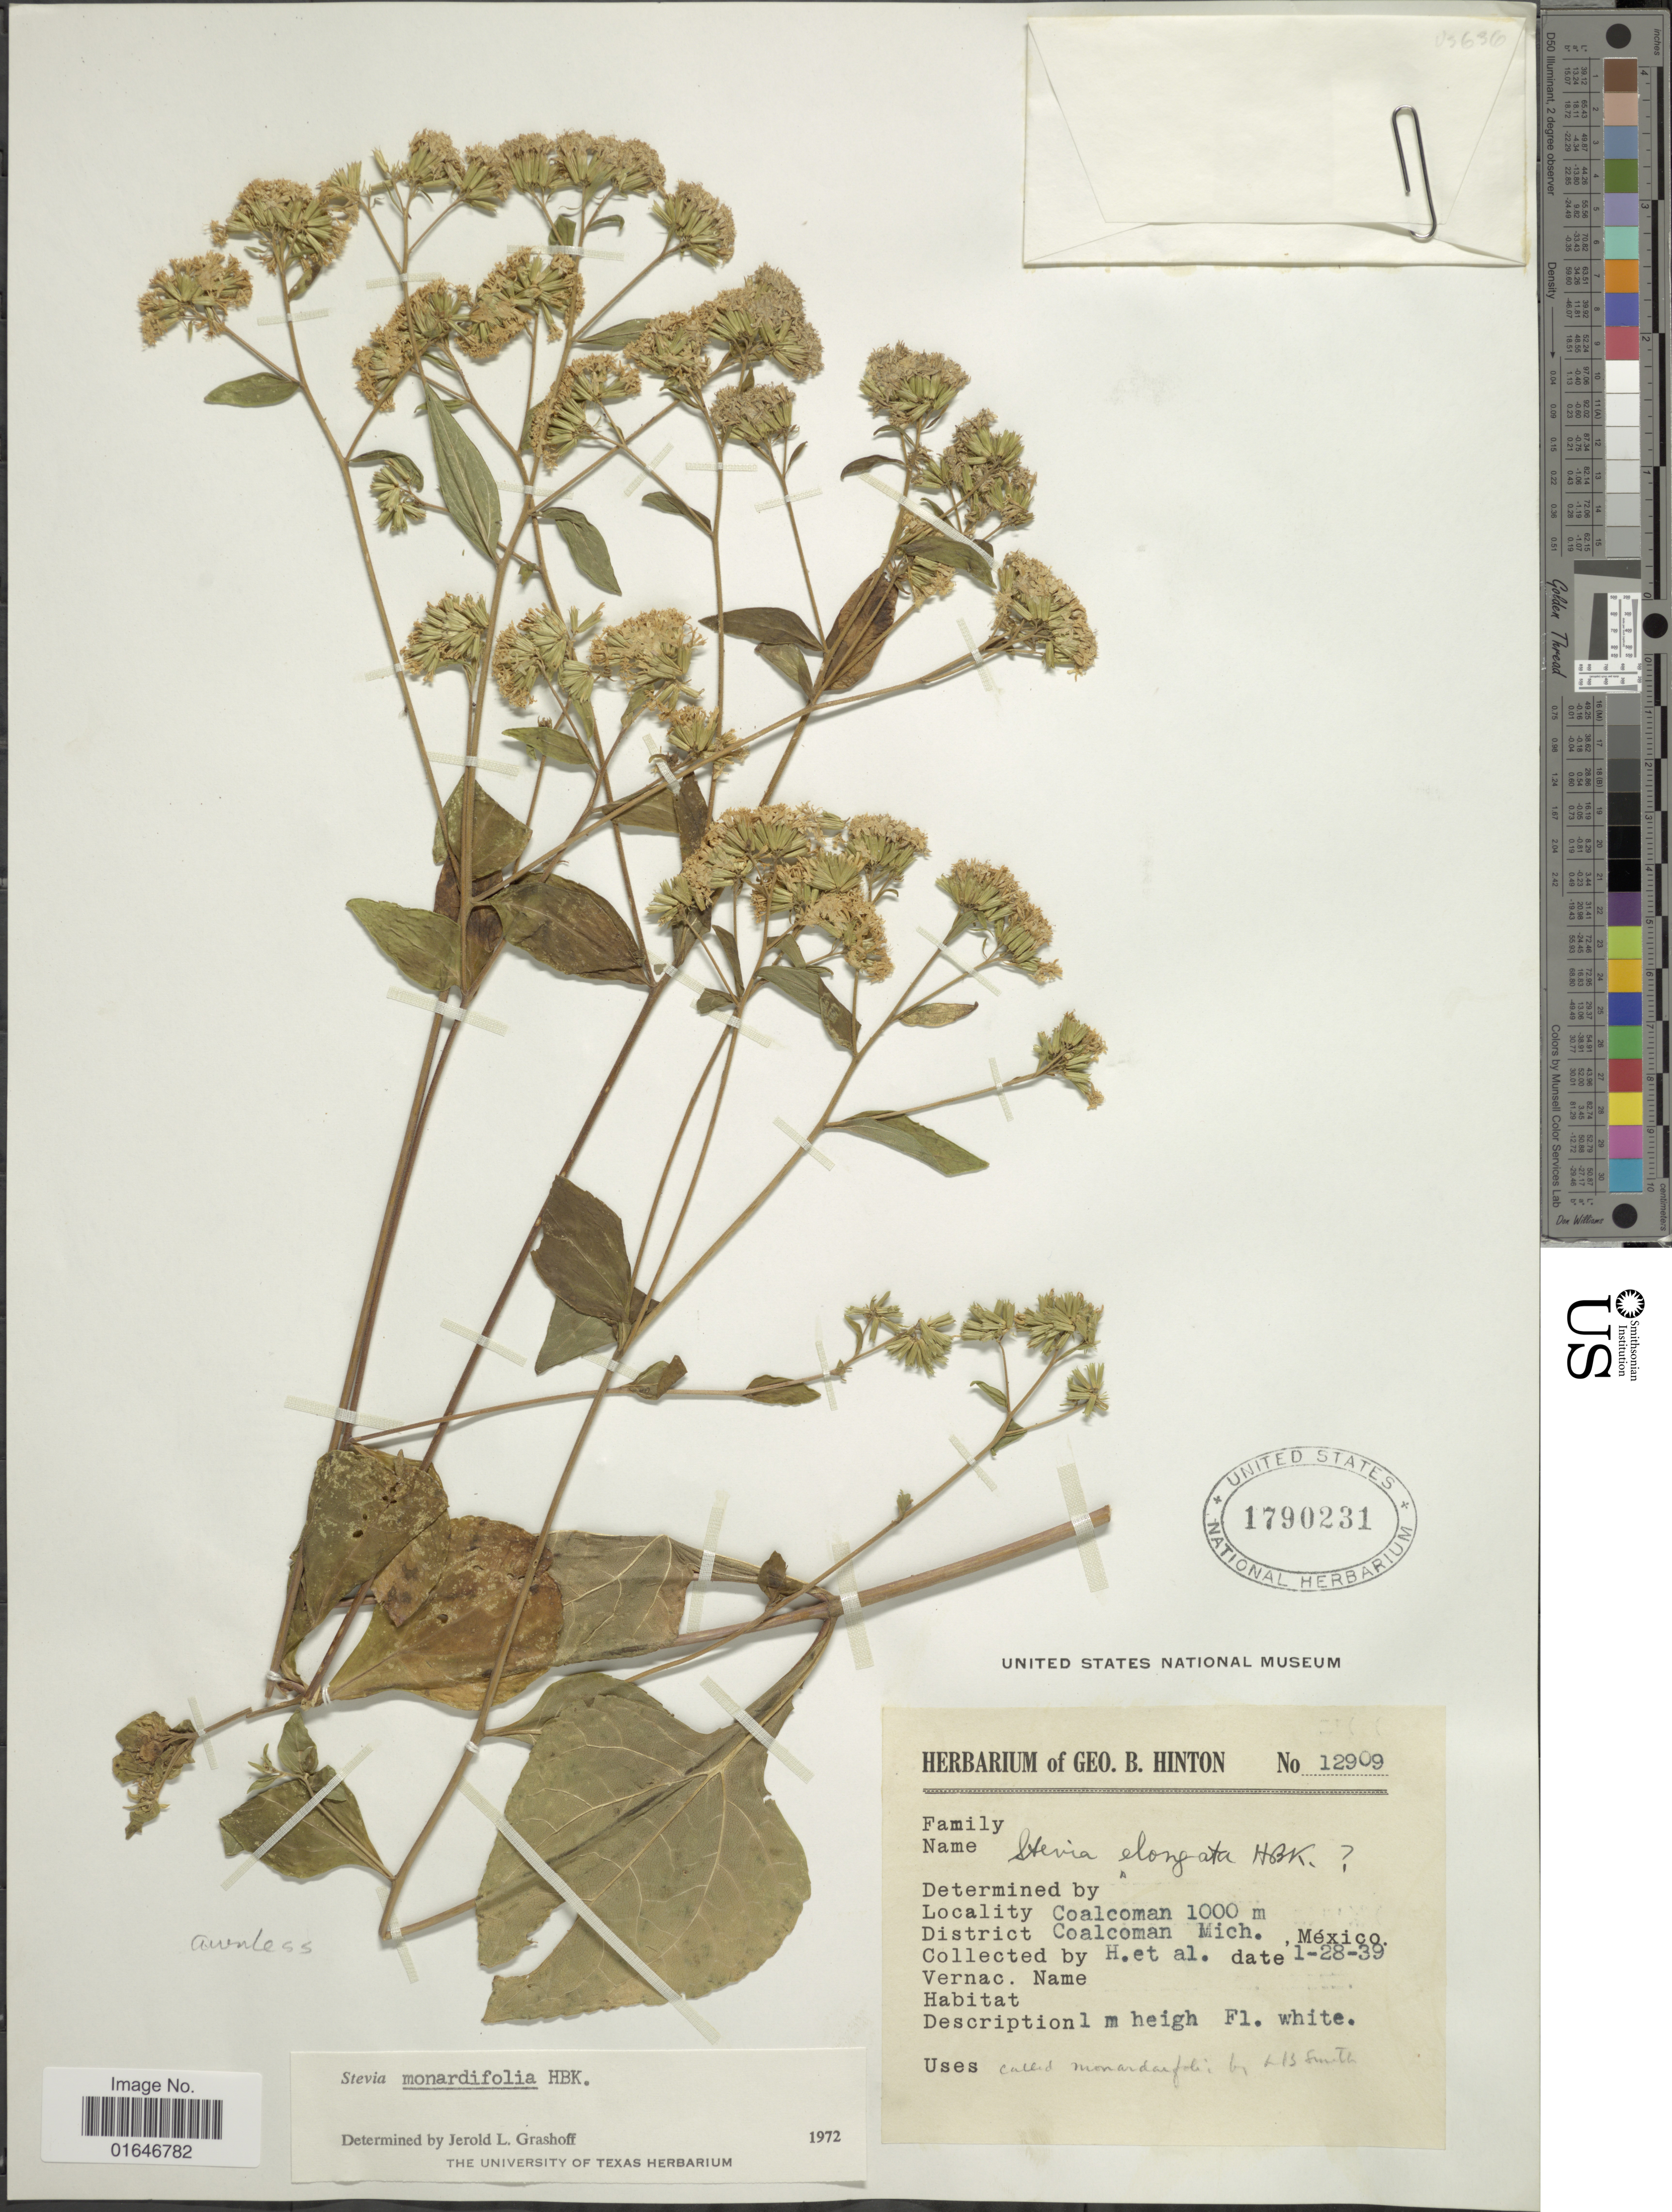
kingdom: Plantae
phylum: Tracheophyta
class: Magnoliopsida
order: Asterales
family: Asteraceae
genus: Stevia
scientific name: Stevia monardifolia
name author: Kunth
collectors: G. B. Hinton & et al.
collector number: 12909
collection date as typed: Transcribed d/m/y: 28/1/39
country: Mexico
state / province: Michoacán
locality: District Coalcoman, Coalcoman.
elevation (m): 1000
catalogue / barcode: US 1790231